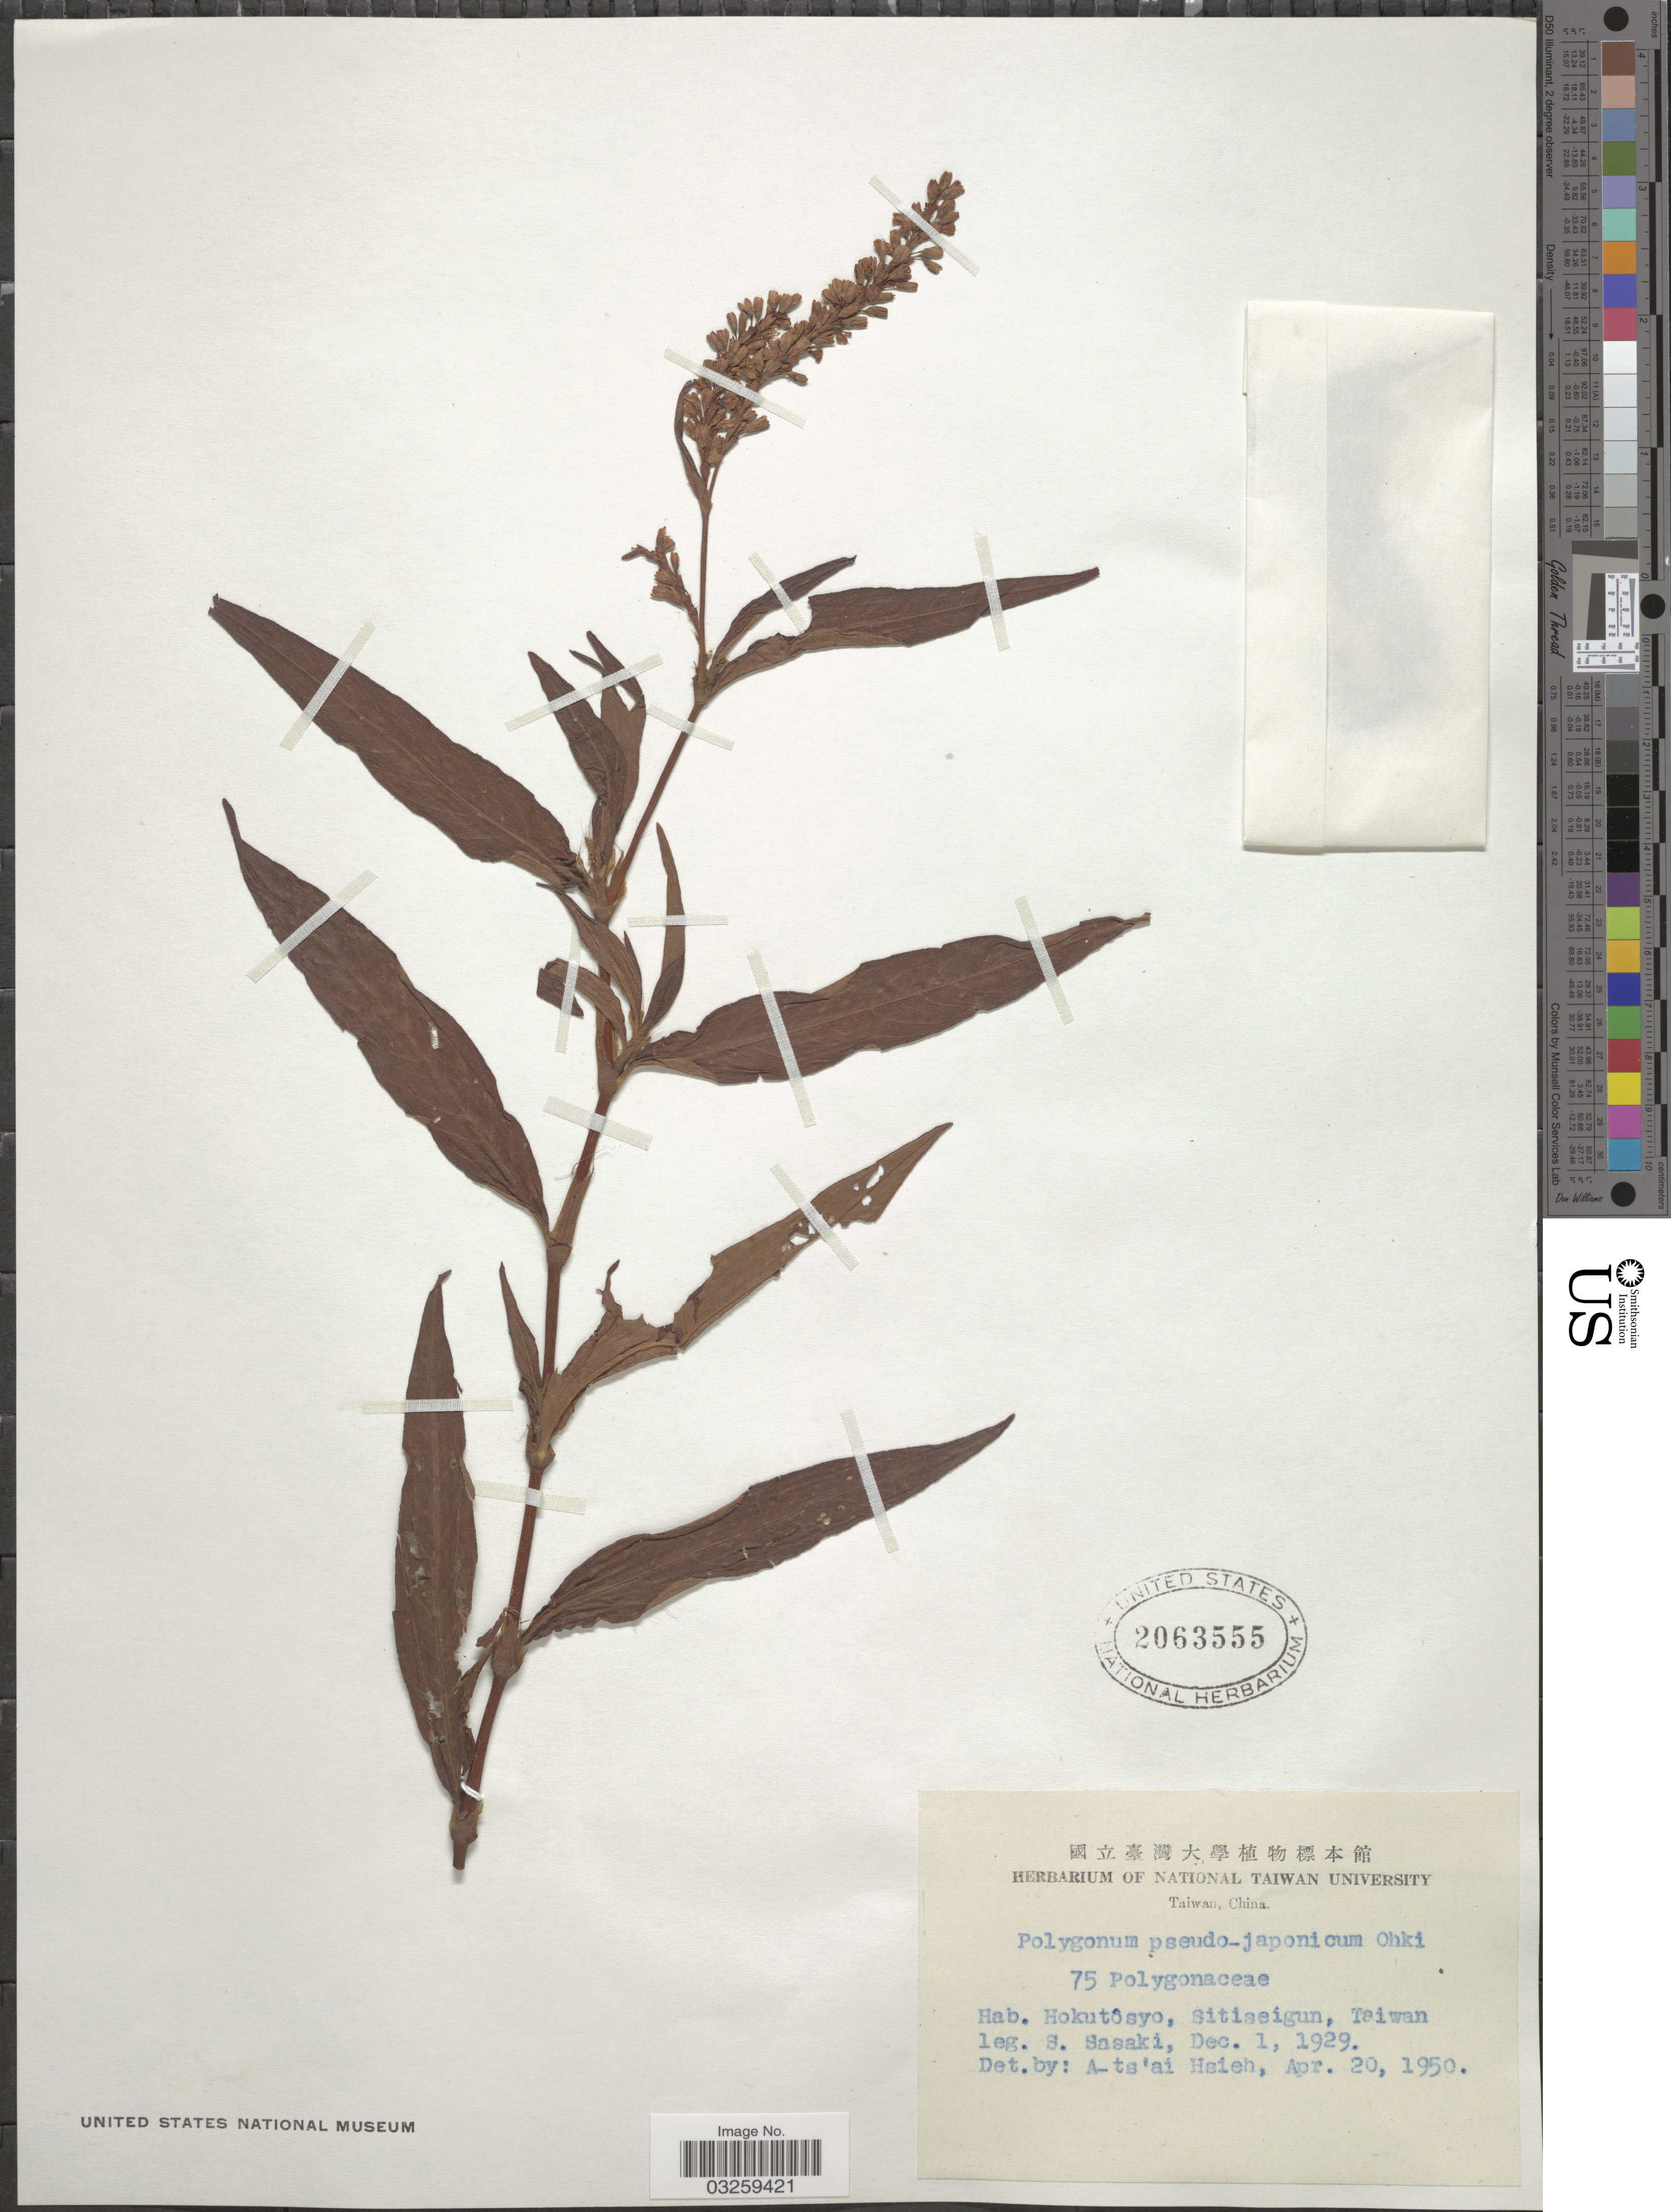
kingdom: Plantae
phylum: Tracheophyta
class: Magnoliopsida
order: Caryophyllales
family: Polygonaceae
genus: Polygonum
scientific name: Polygonum pseudojaponicum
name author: Ohki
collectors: S. Sasaki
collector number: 75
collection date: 1929-12-01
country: Taiwan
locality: Hokutósyo, Sitiseigun.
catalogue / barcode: US 2063555